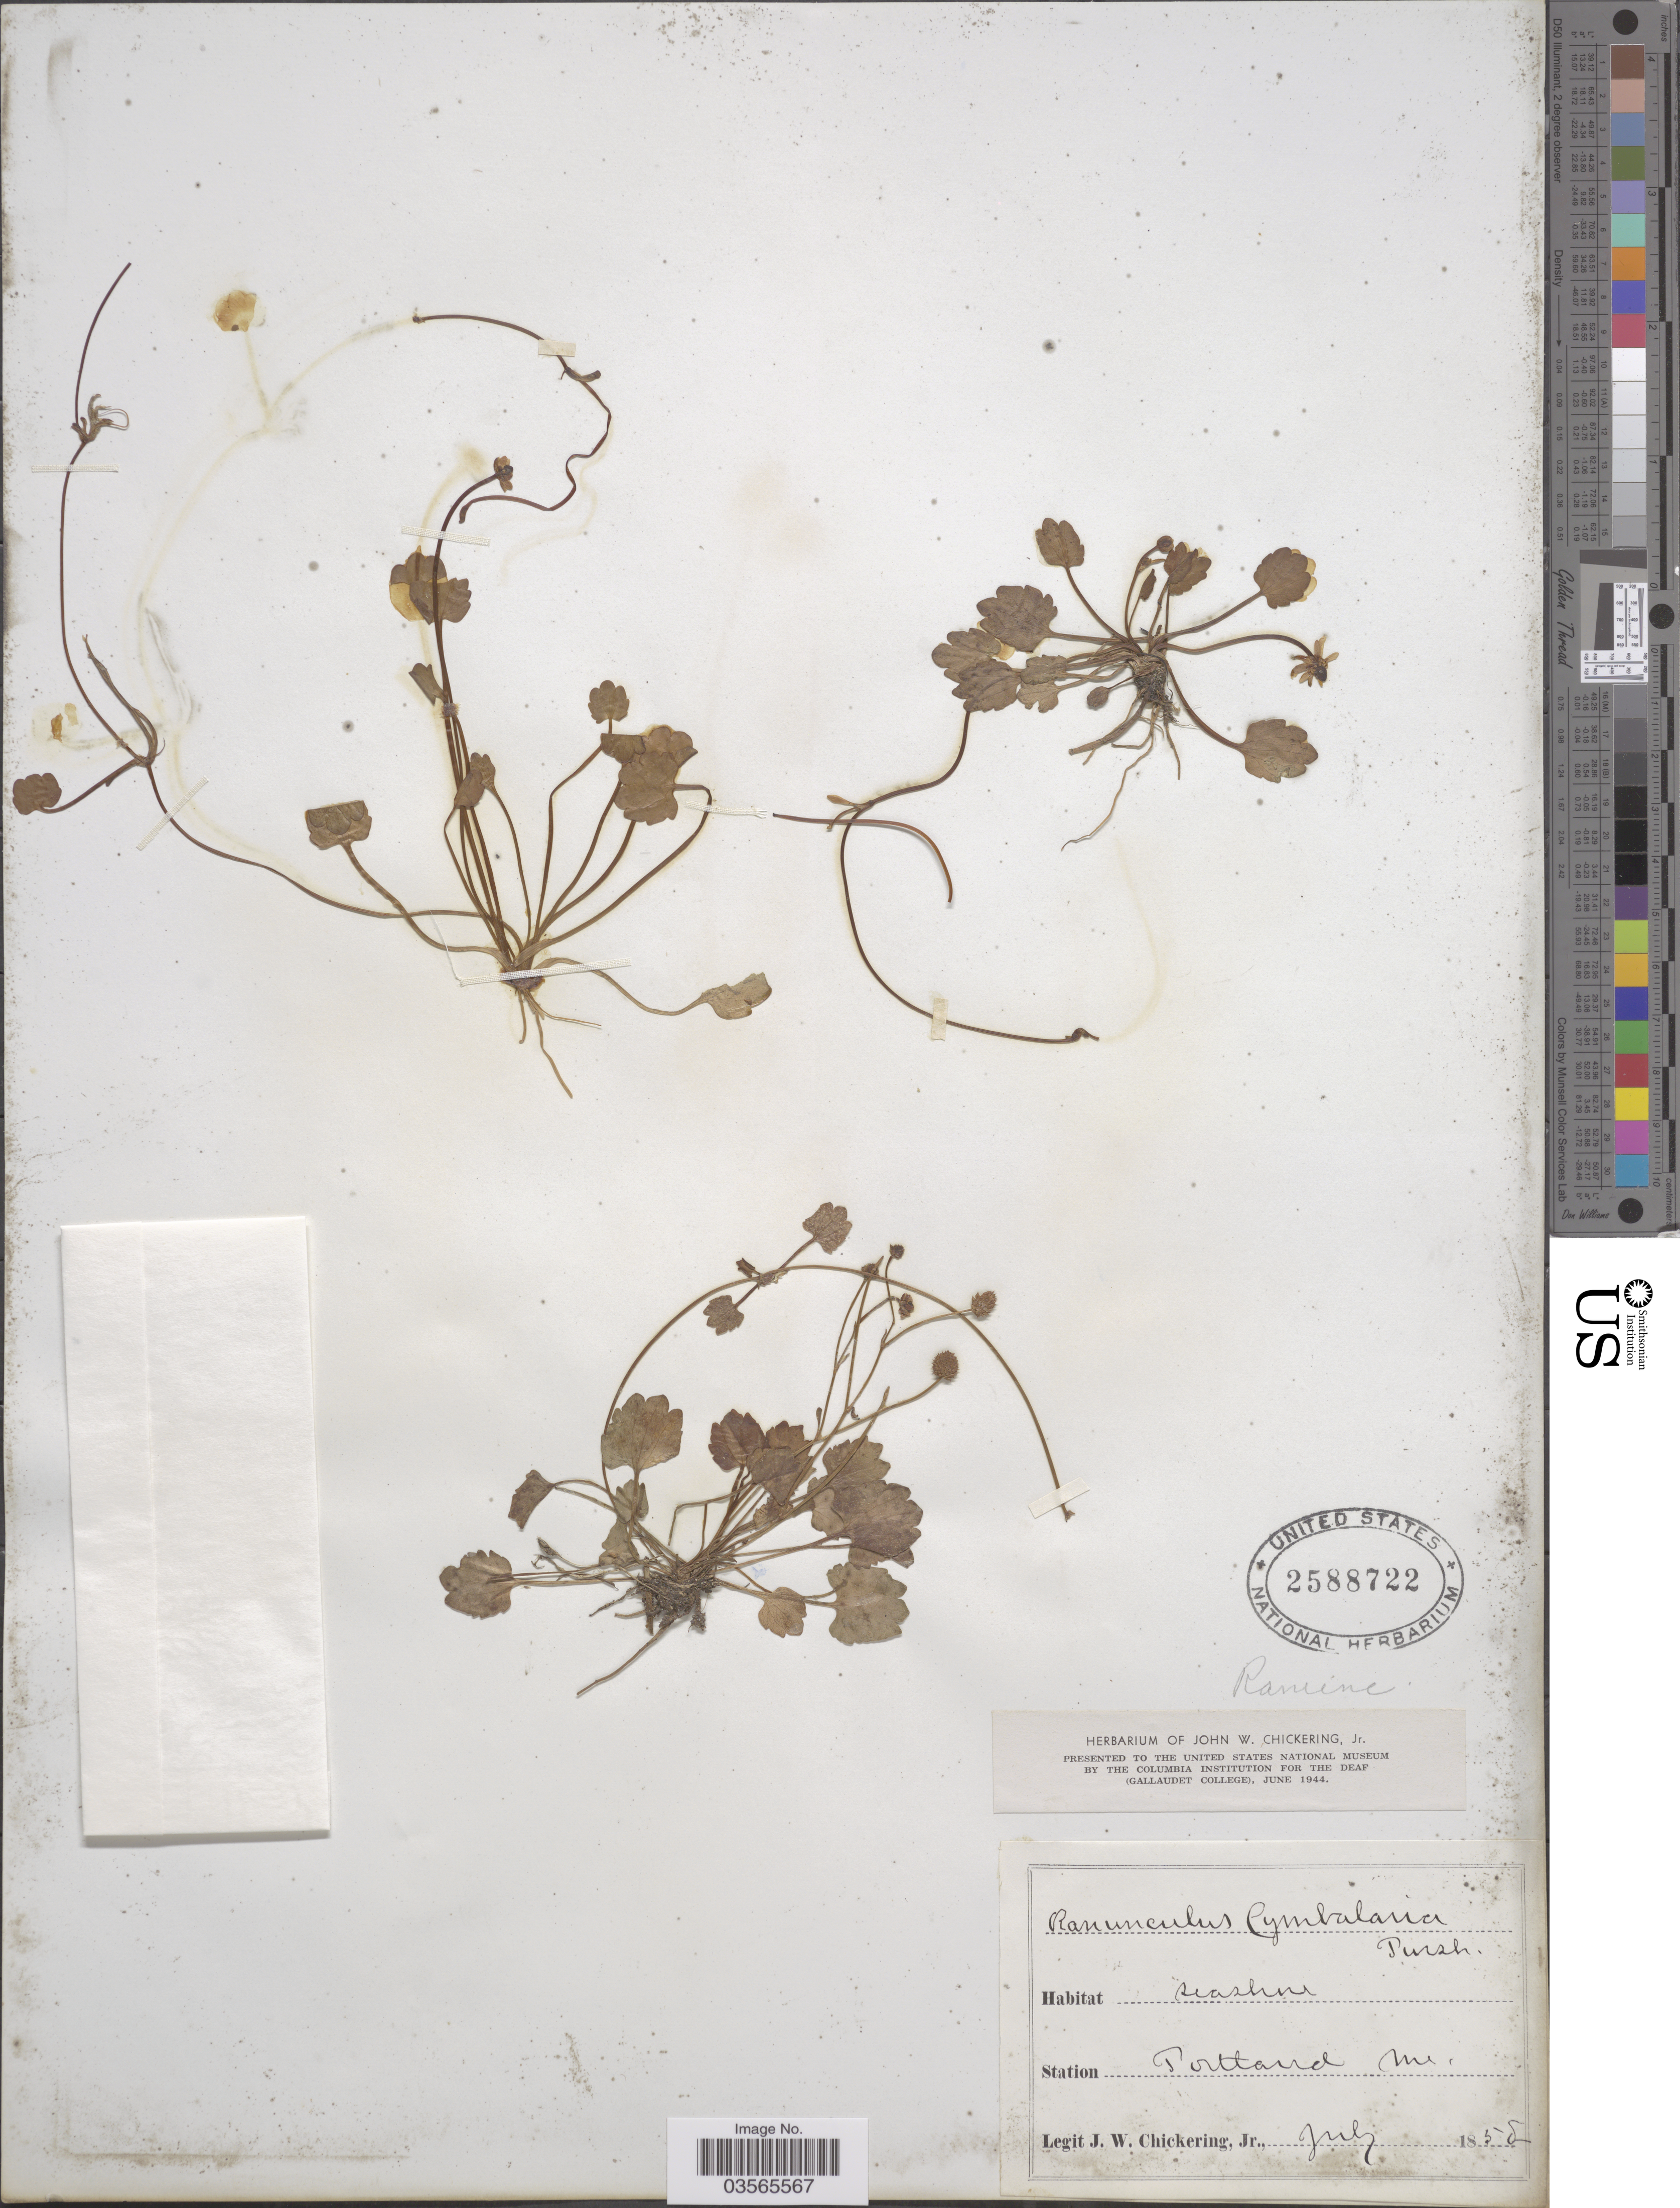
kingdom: Plantae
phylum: Tracheophyta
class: Magnoliopsida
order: Ranunculales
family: Ranunculaceae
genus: Halerpestes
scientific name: Halerpestes cymbalaria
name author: (Pursh) Greene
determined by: Strong, M. T., (US), Smithsonian Institution - National Museum of Natural History (UNITED STATES)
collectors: J. Chickering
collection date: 1858-08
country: United States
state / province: Maine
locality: Seashore. Station Portland.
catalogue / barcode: US 2588722